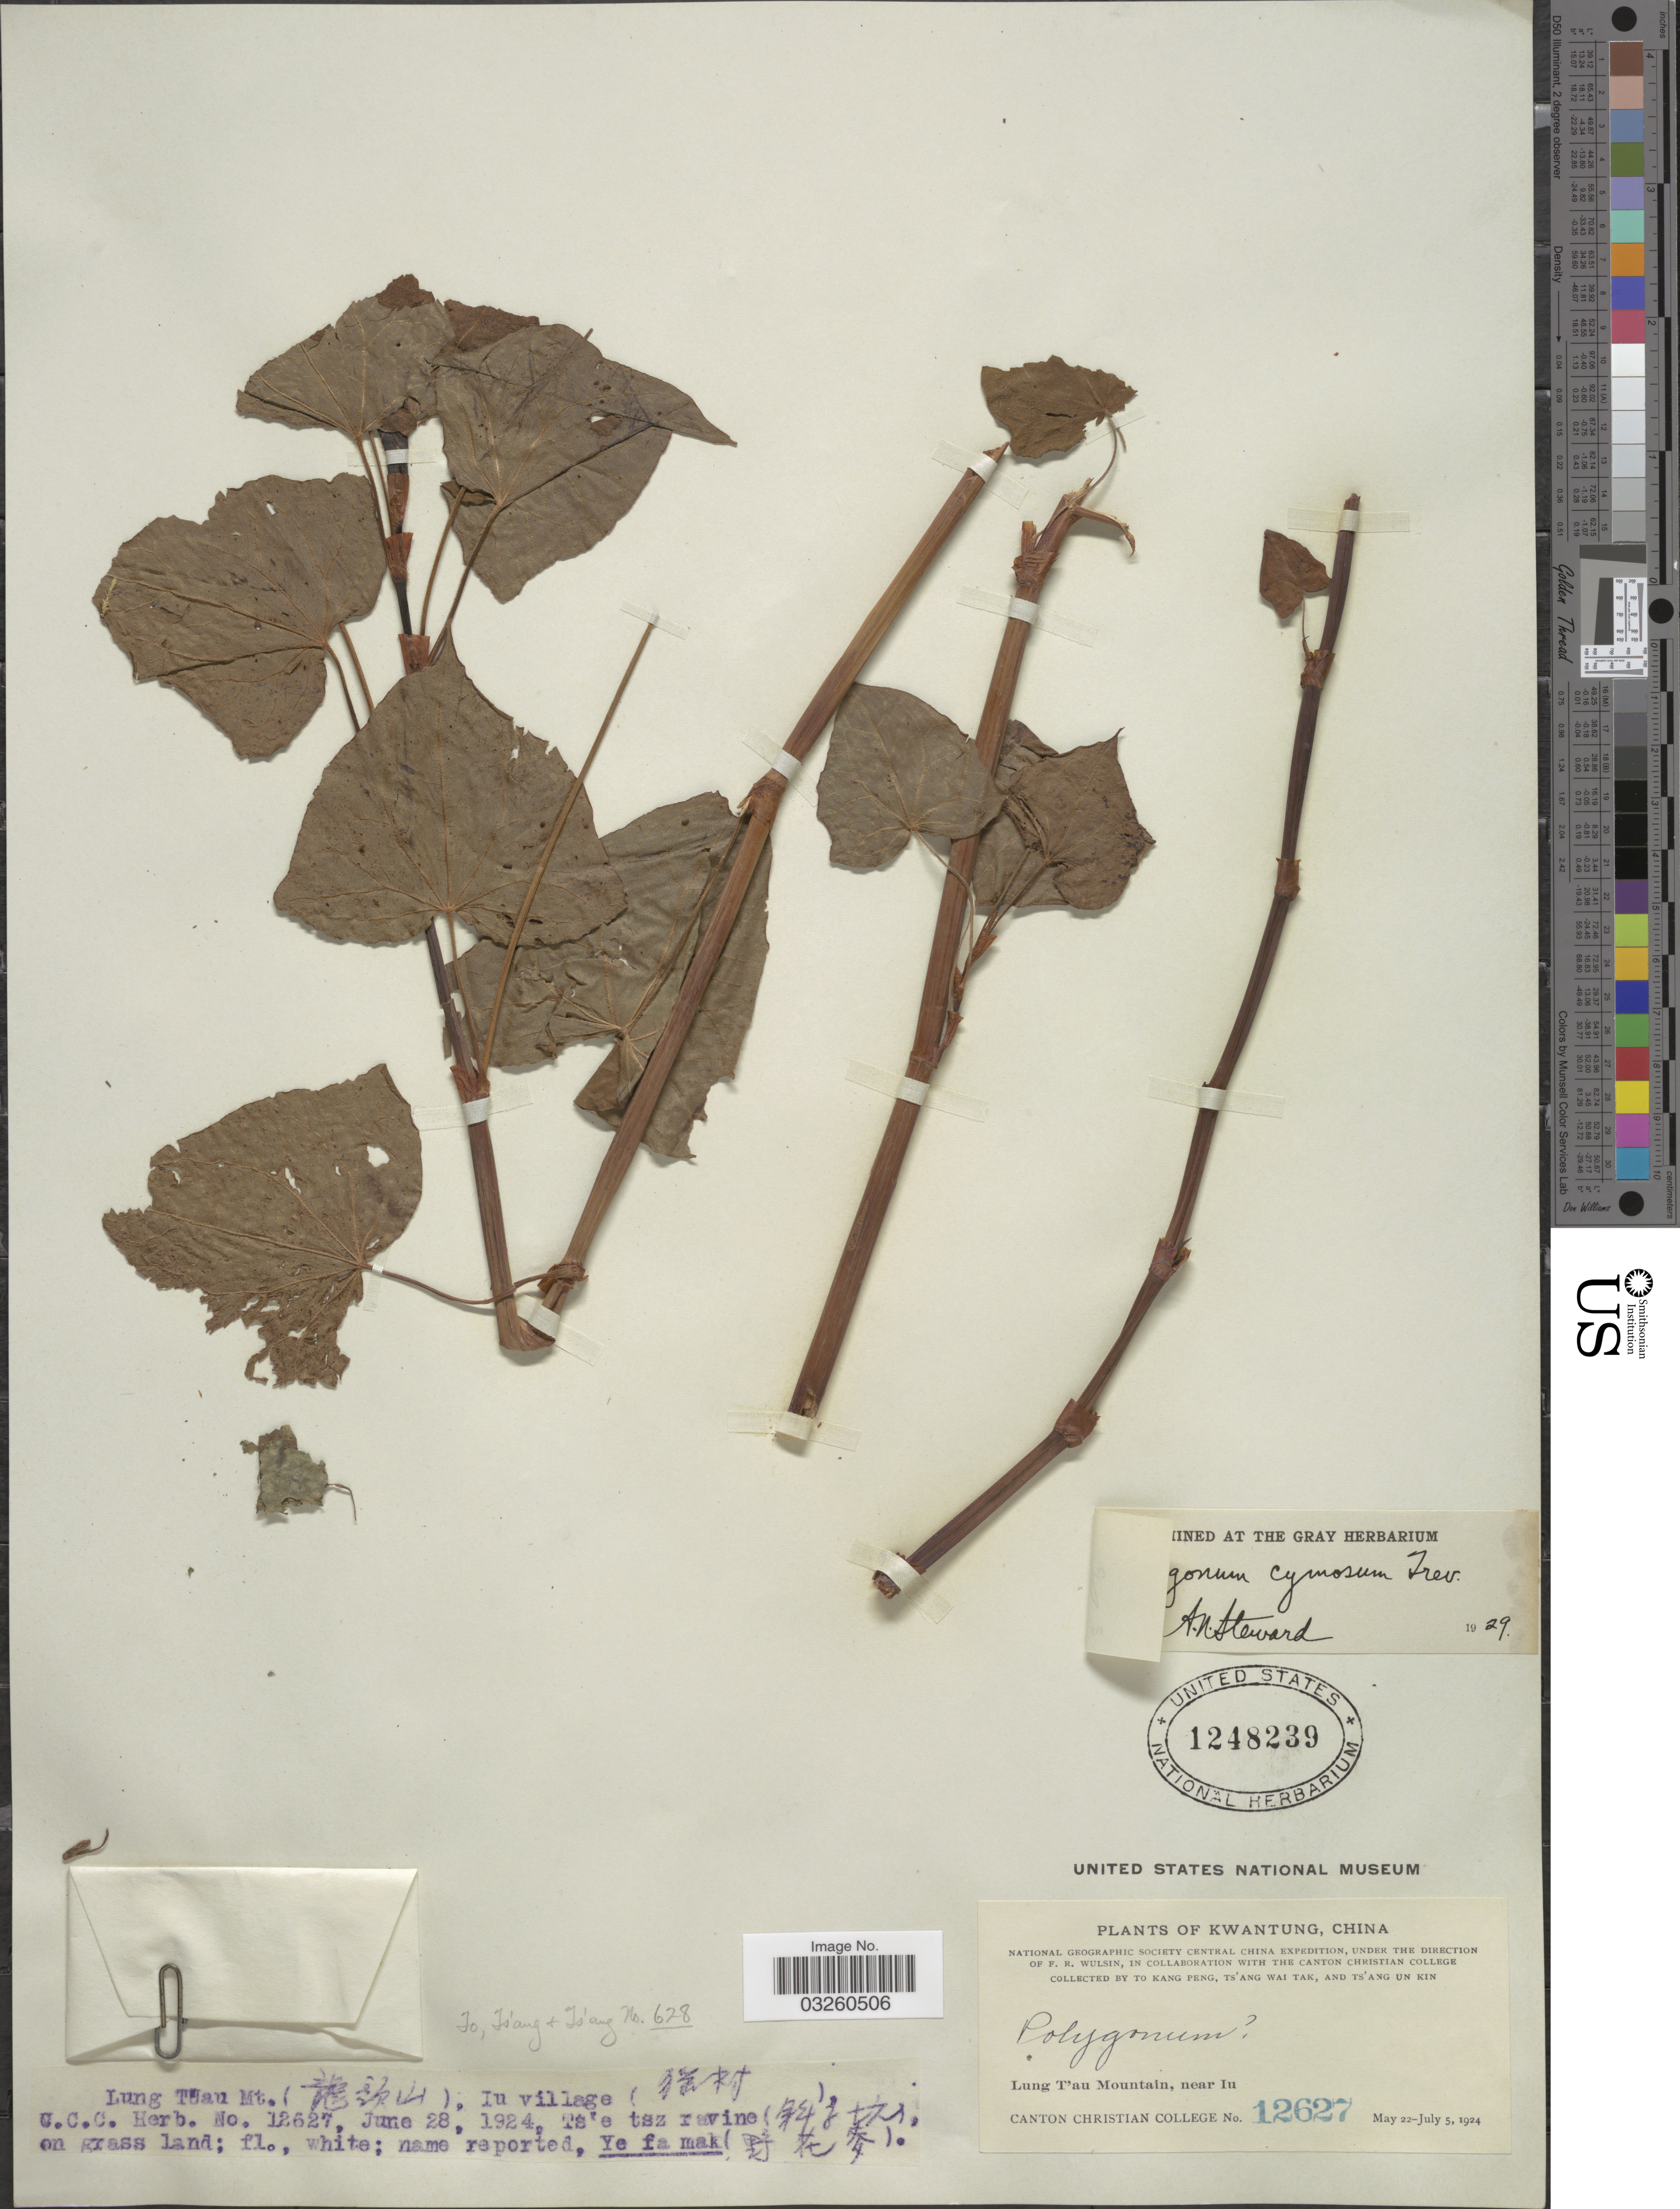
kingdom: Plantae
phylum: Tracheophyta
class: Magnoliopsida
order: Caryophyllales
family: Polygonaceae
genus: Fagopyrum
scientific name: Fagopyrum cymosum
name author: (Trevir.) Meisn.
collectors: Canton Christian College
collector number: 12627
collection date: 1924-06-28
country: China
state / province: Guangdong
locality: Kwangtung. Lung Tuan Mt. (X). Lung T'au Mountain, near Iu.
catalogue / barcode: US 1248239